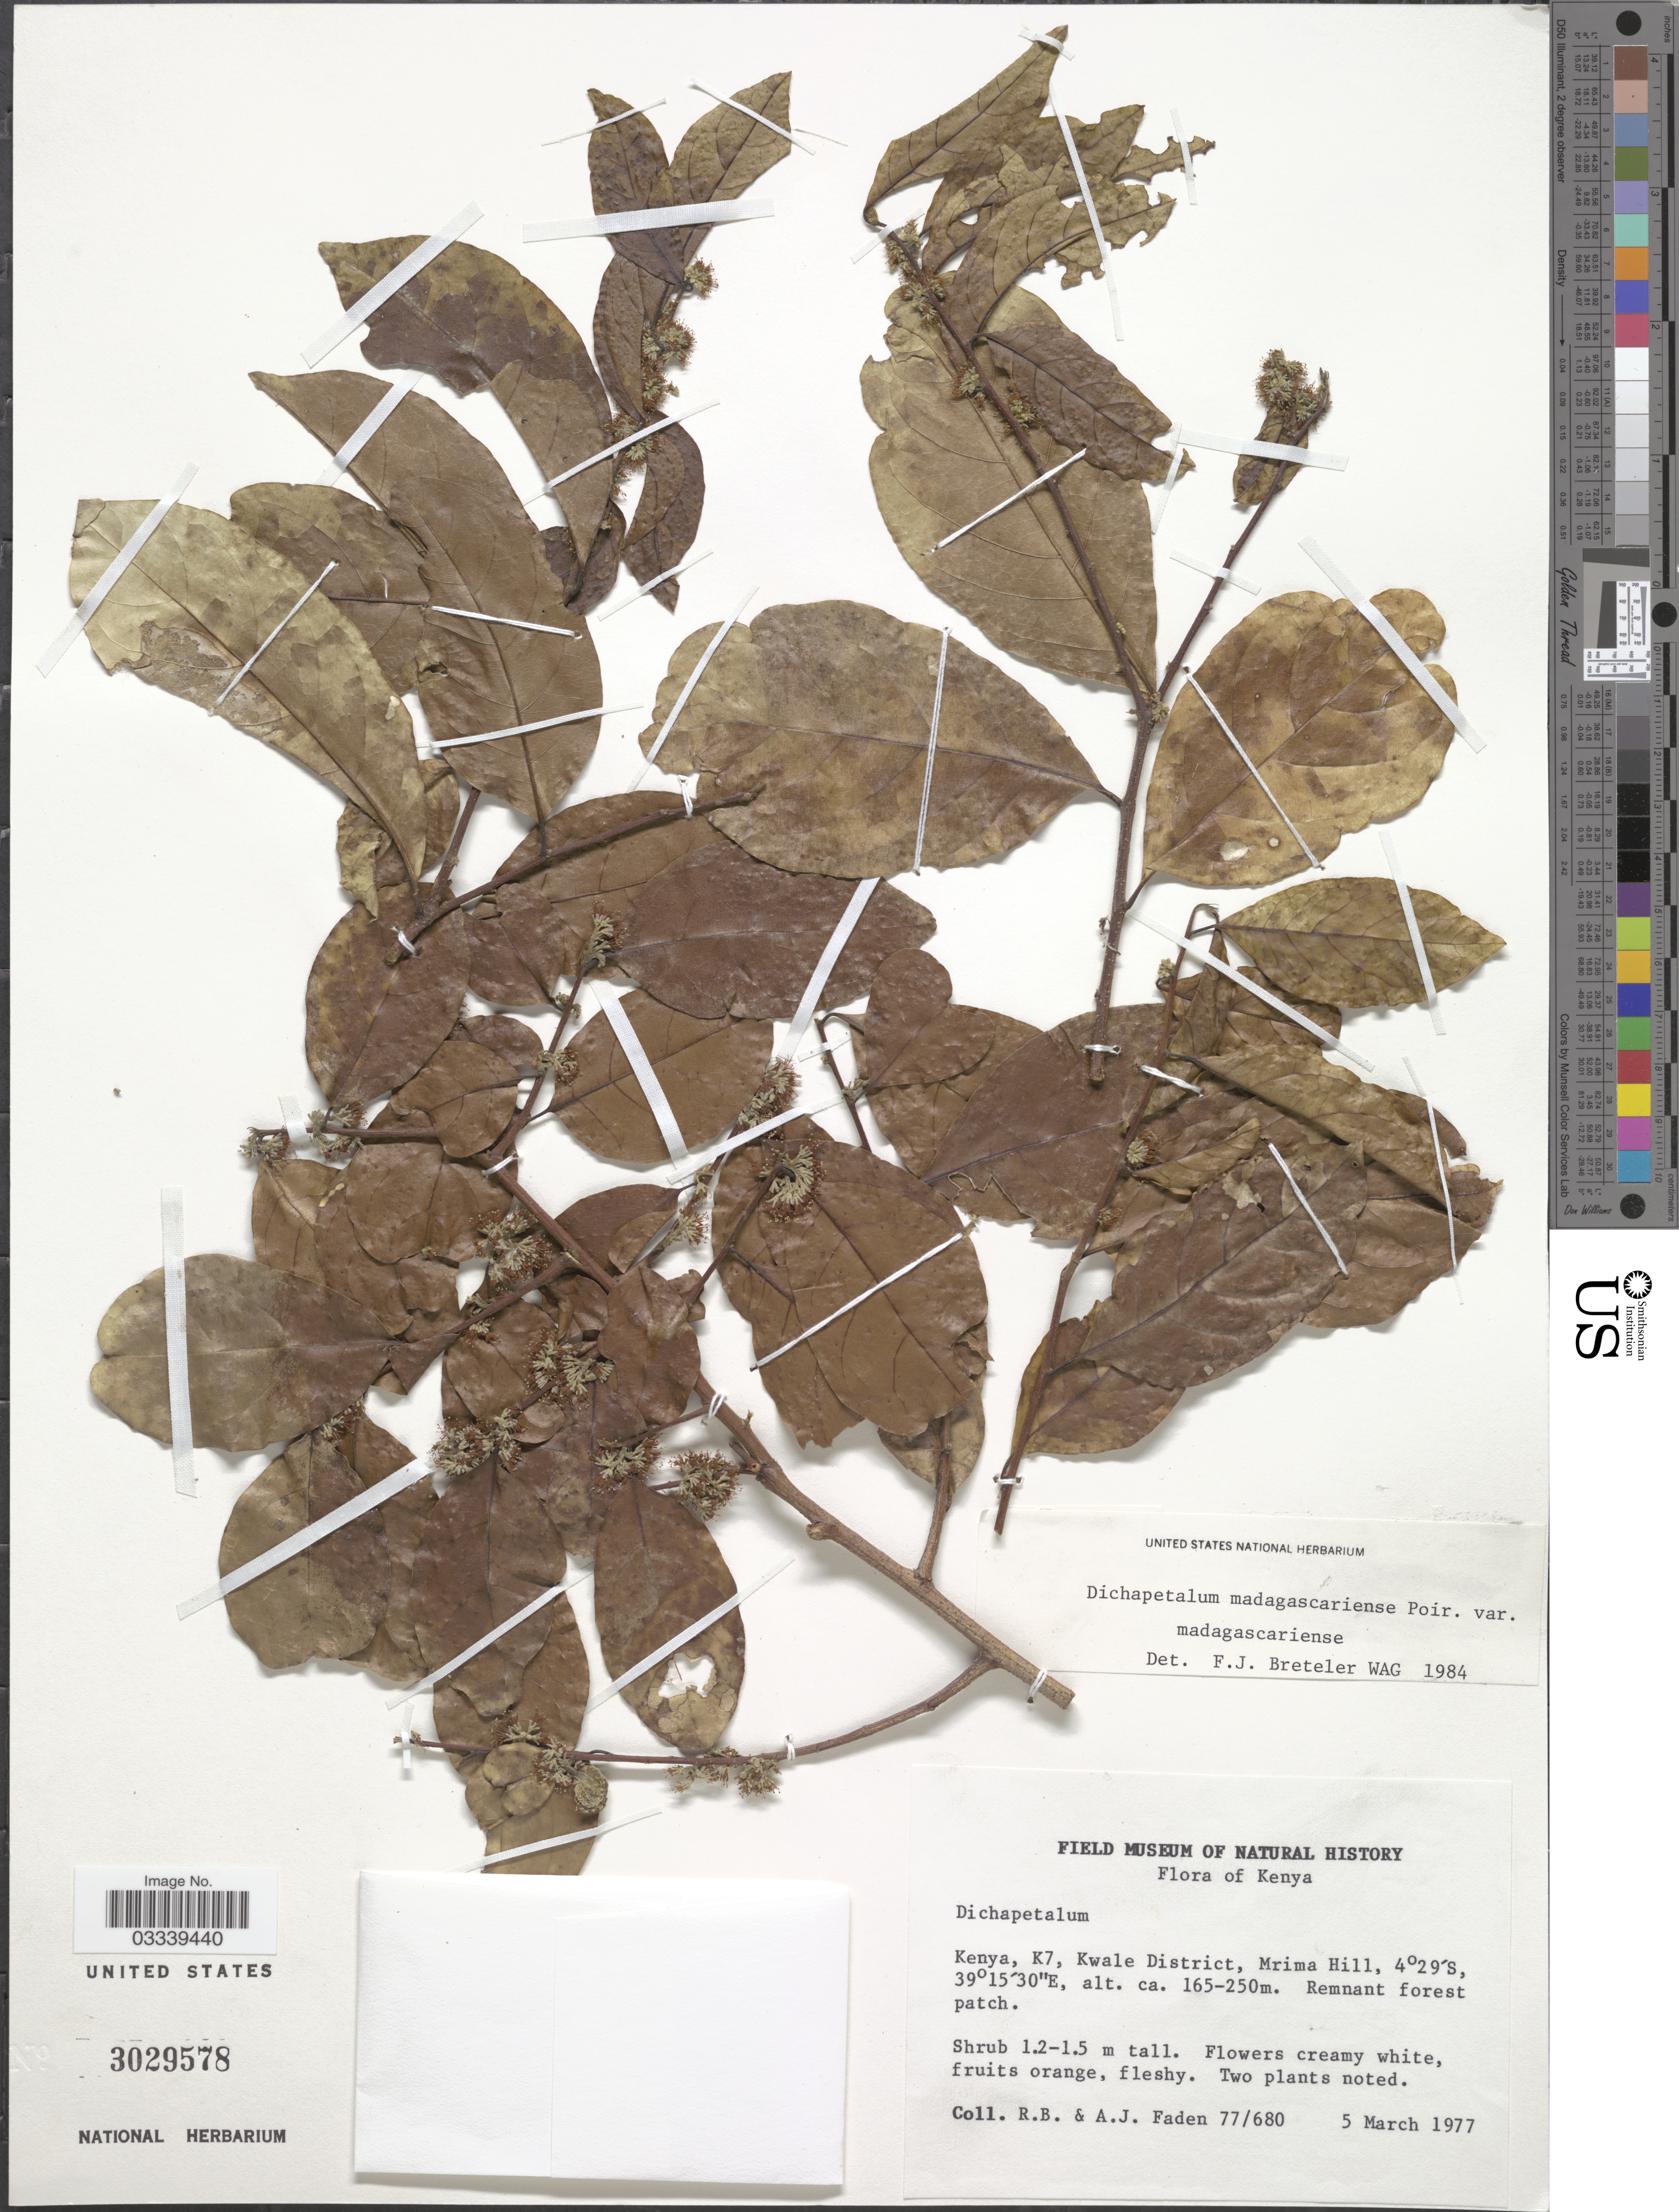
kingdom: Plantae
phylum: Tracheophyta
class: Magnoliopsida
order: Malpighiales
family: Dichapetalaceae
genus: Dichapetalum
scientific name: Dichapetalum madagascariense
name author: Poir.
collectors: R. B. Faden & A. J. Faden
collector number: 77/680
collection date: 1977-03-05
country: Kenya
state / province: Kwale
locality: Kwale District, Mrima Hill.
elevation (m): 165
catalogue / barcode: US 3029578